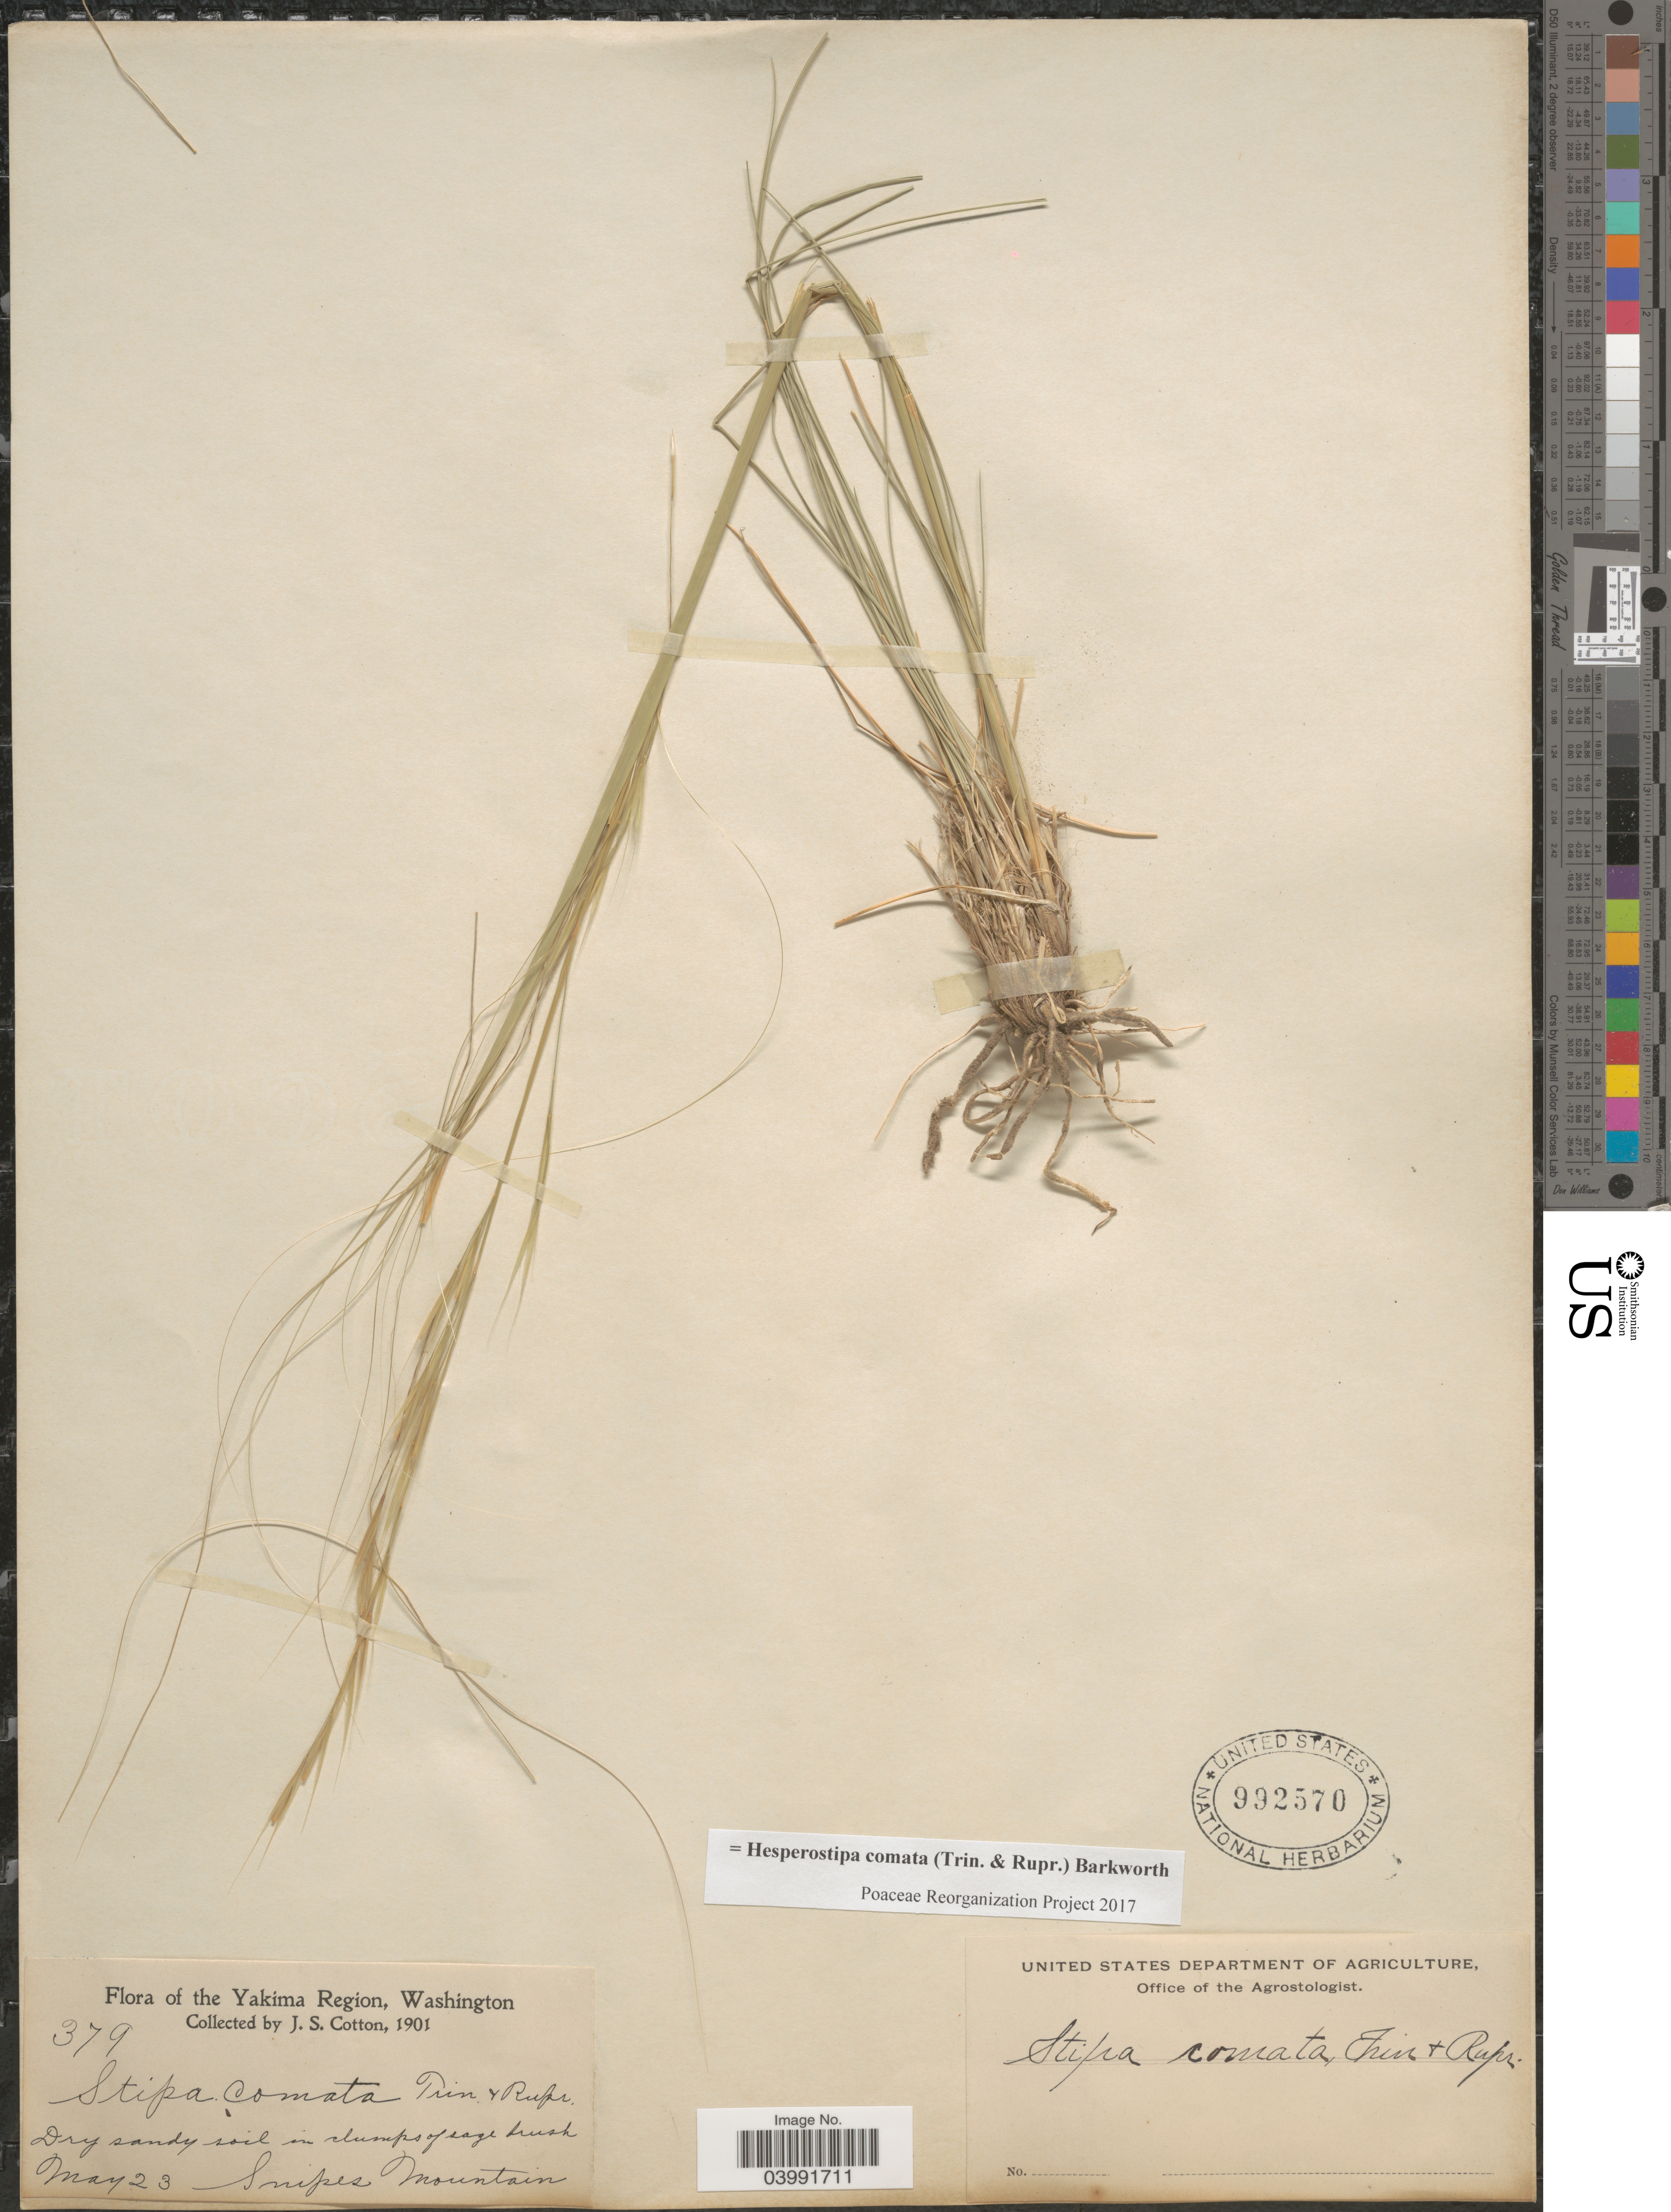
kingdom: Plantae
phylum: Tracheophyta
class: Liliopsida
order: Poales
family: Poaceae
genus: Hesperostipa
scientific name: Hesperostipa comata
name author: (Trin. & Rupr.) Barkworth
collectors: J. S. Cotton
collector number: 379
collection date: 1901-05-23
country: United States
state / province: Washington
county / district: Yakima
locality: The Yakima Region. Snipes Mountain.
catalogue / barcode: US 992570